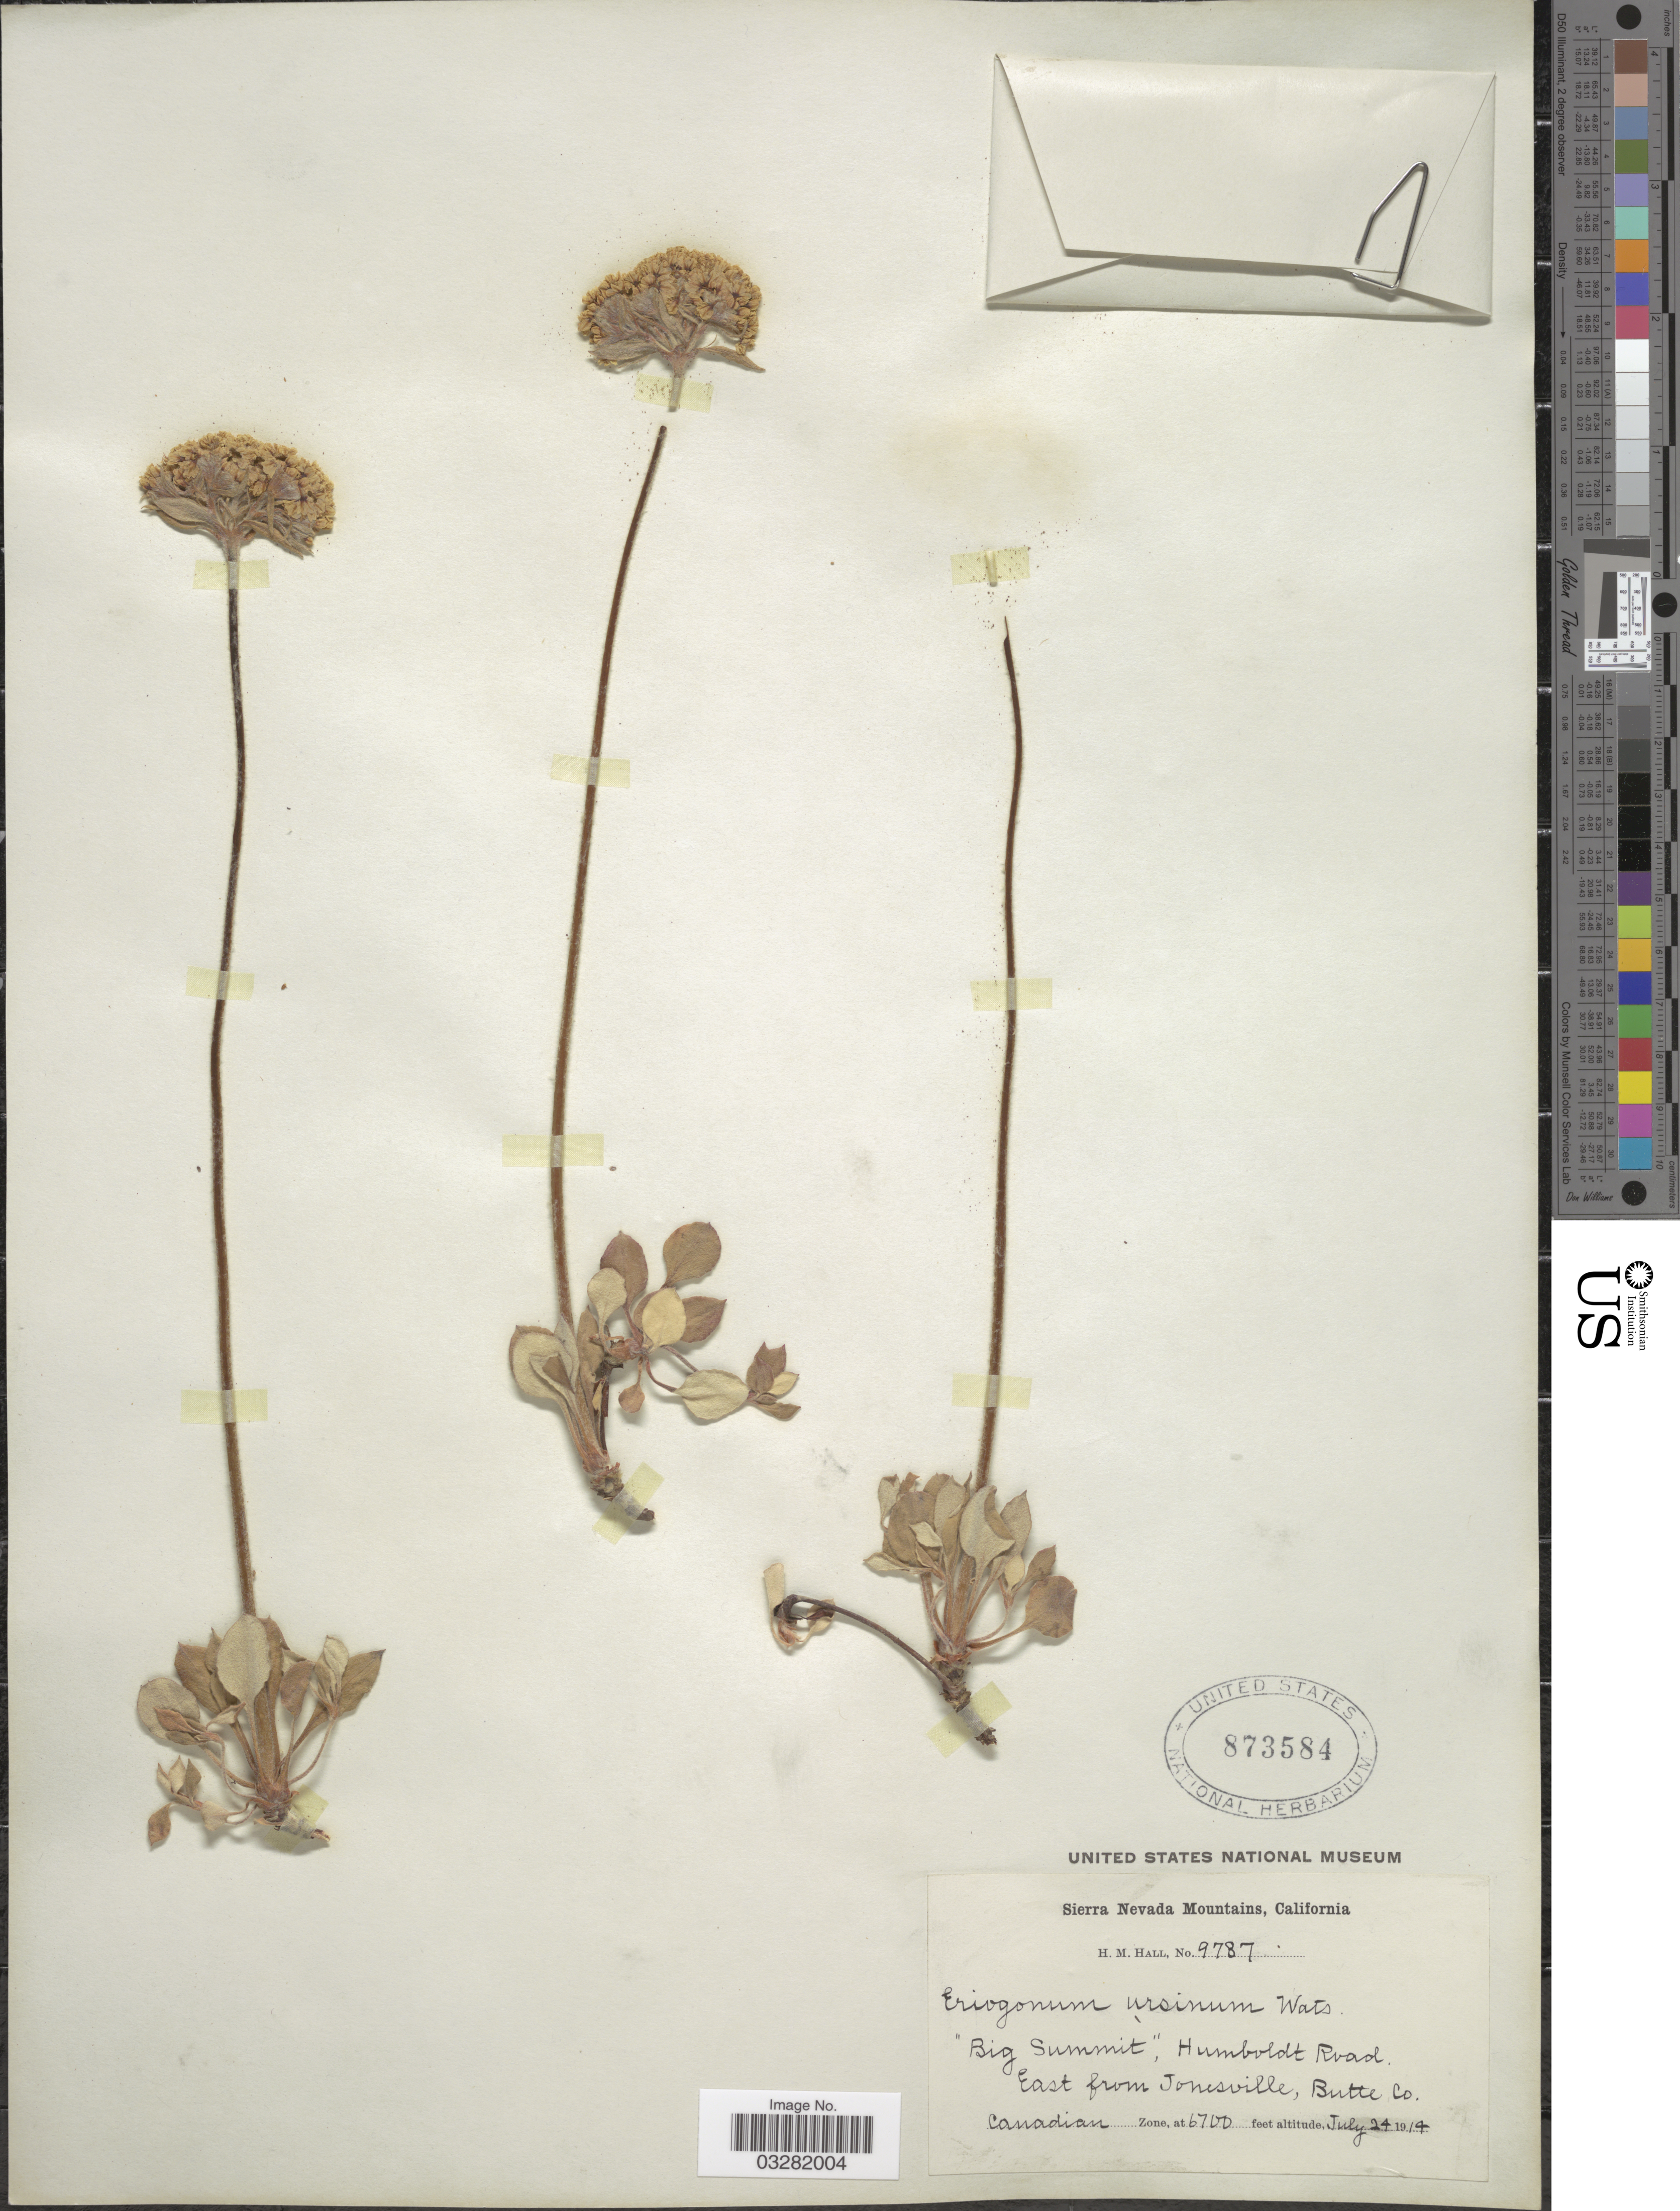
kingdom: Plantae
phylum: Tracheophyta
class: Magnoliopsida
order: Caryophyllales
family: Polygonaceae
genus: Eriogonum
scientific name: Eriogonum ursinum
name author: S. Watson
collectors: H. M. Hall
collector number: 9787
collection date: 1914-07-24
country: United States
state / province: California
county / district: Butte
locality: Sierra Nevada Mountains. "Big Summit", Humboldt Road. East from Jonesville, Butte Co. Canadian Zone.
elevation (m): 2042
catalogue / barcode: US 873584